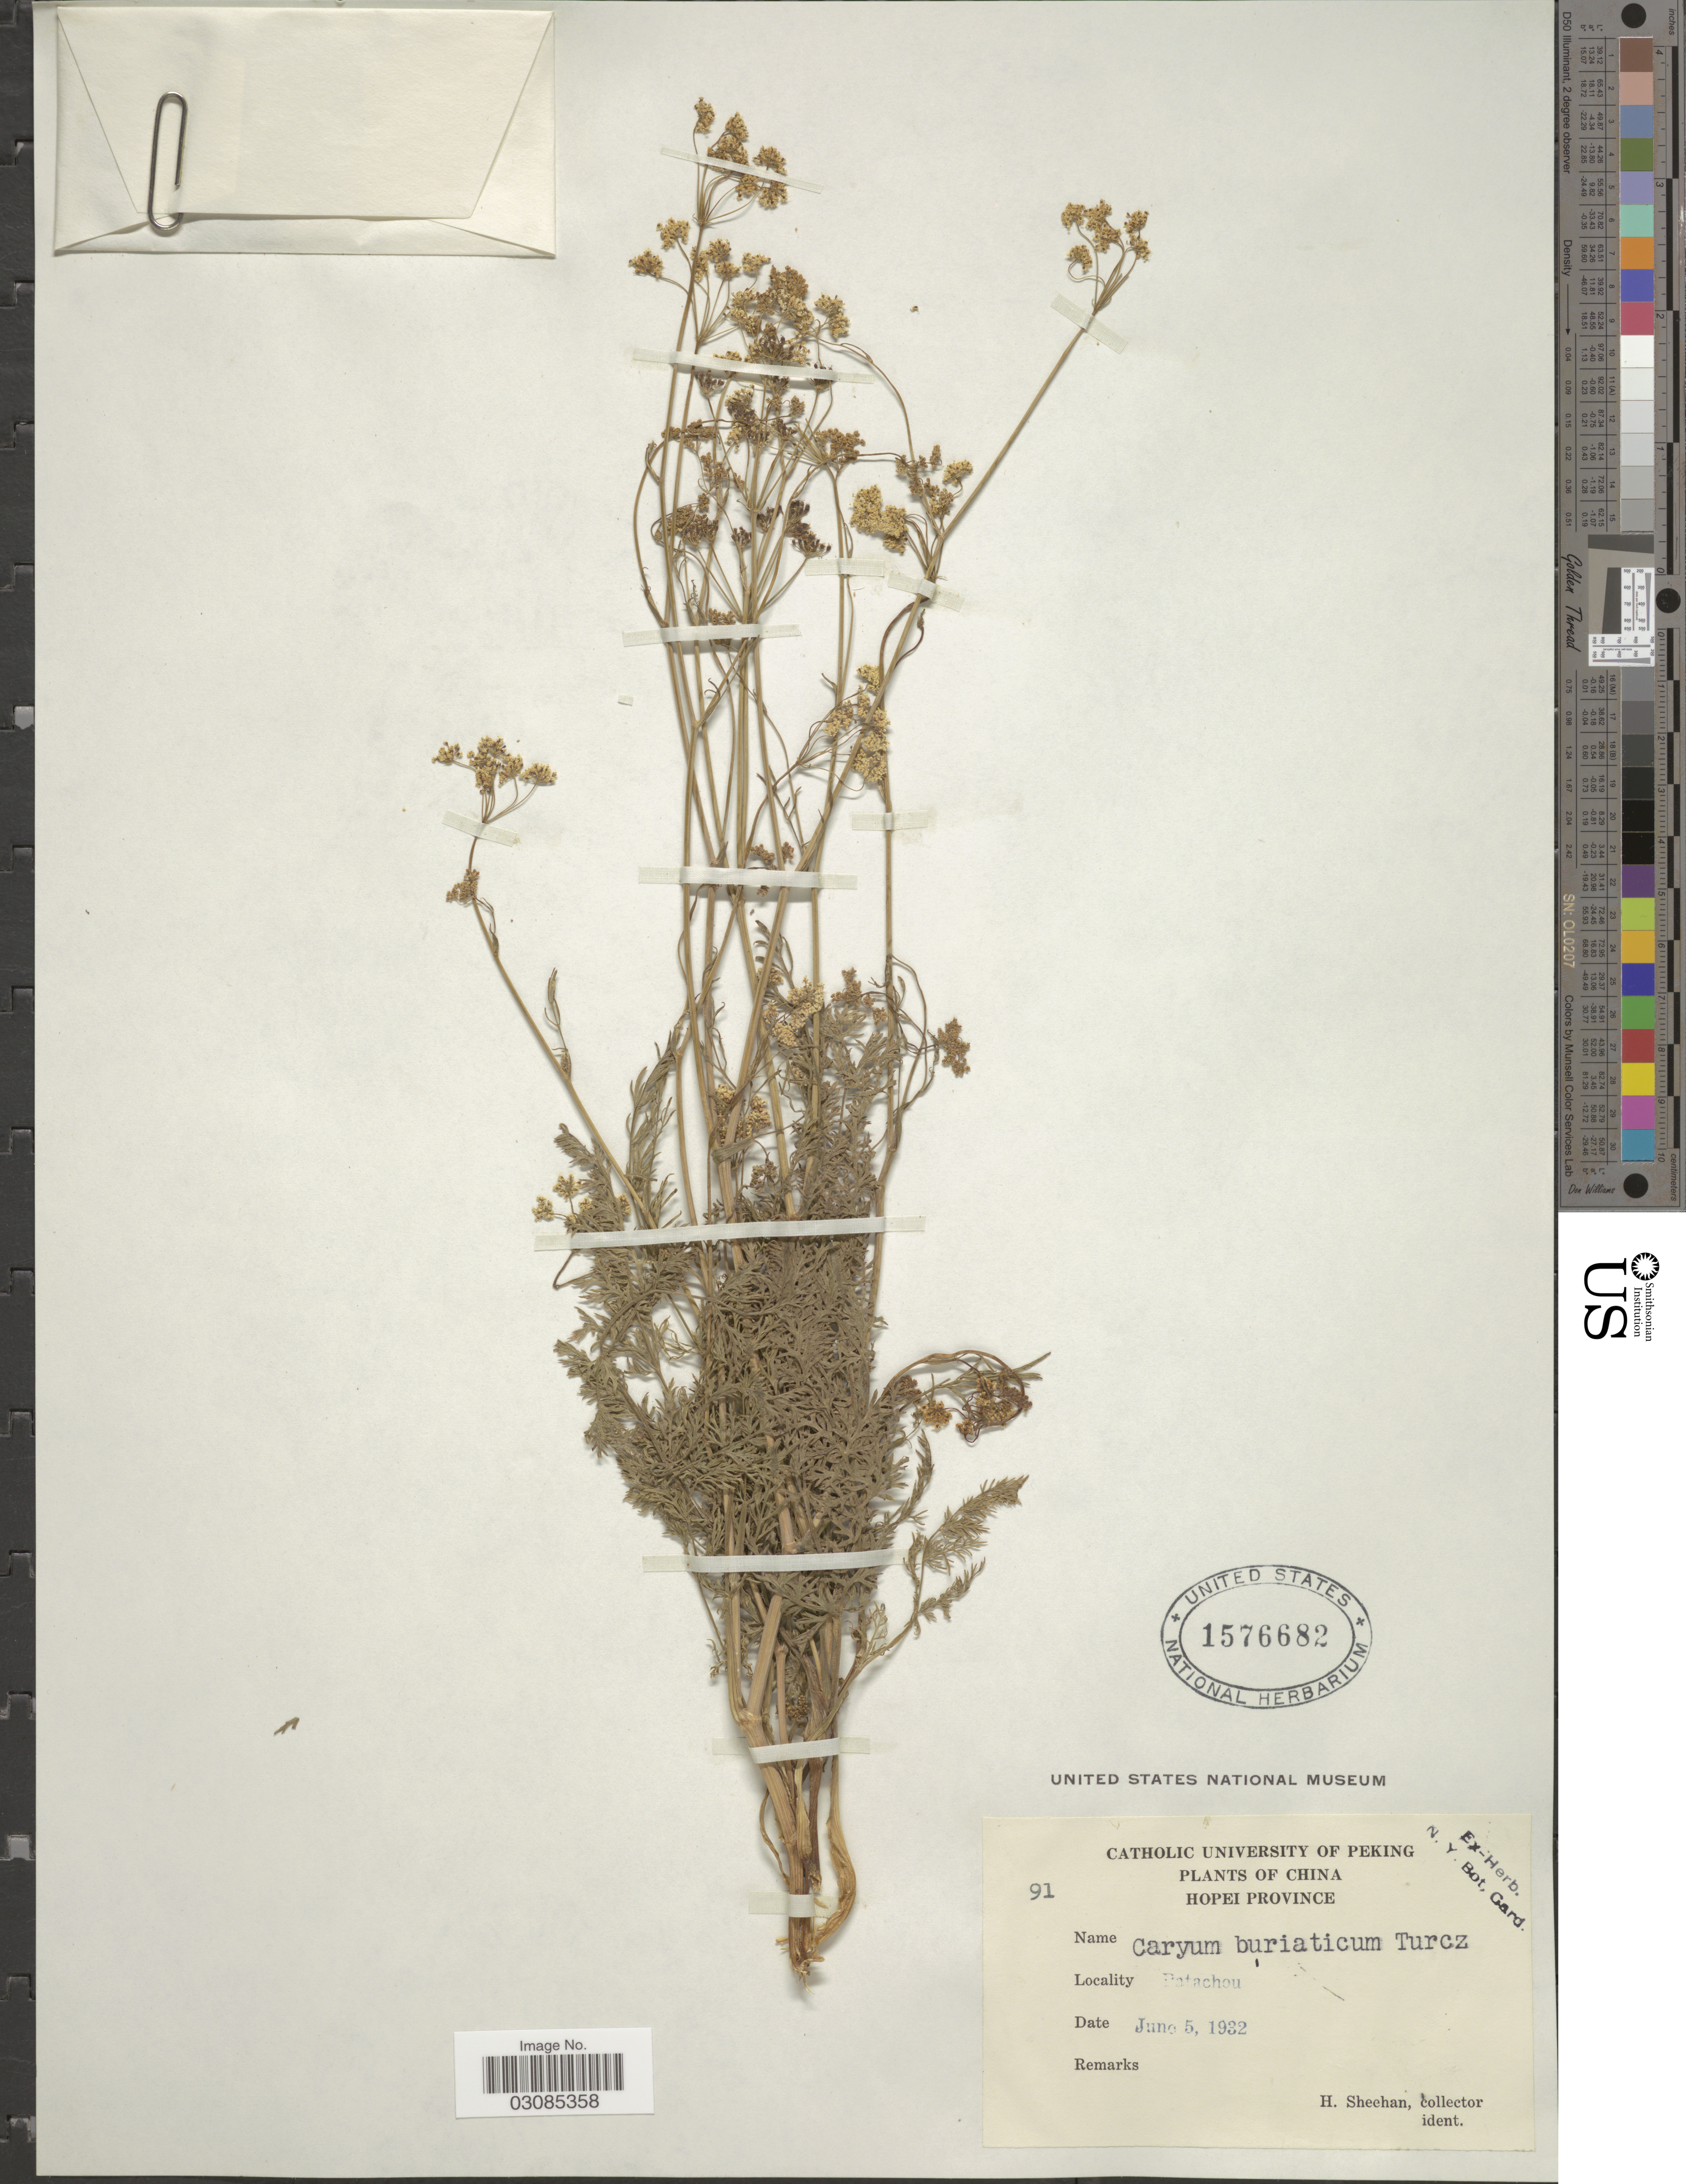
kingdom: Plantae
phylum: Tracheophyta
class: Magnoliopsida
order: Apiales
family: Apiaceae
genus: Carum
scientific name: Carum buriaticum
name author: Turcz.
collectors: H. Sheehan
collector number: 91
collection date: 1932-06-05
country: China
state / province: Hebei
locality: Hopei Province. Batachou.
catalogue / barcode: US 1576682